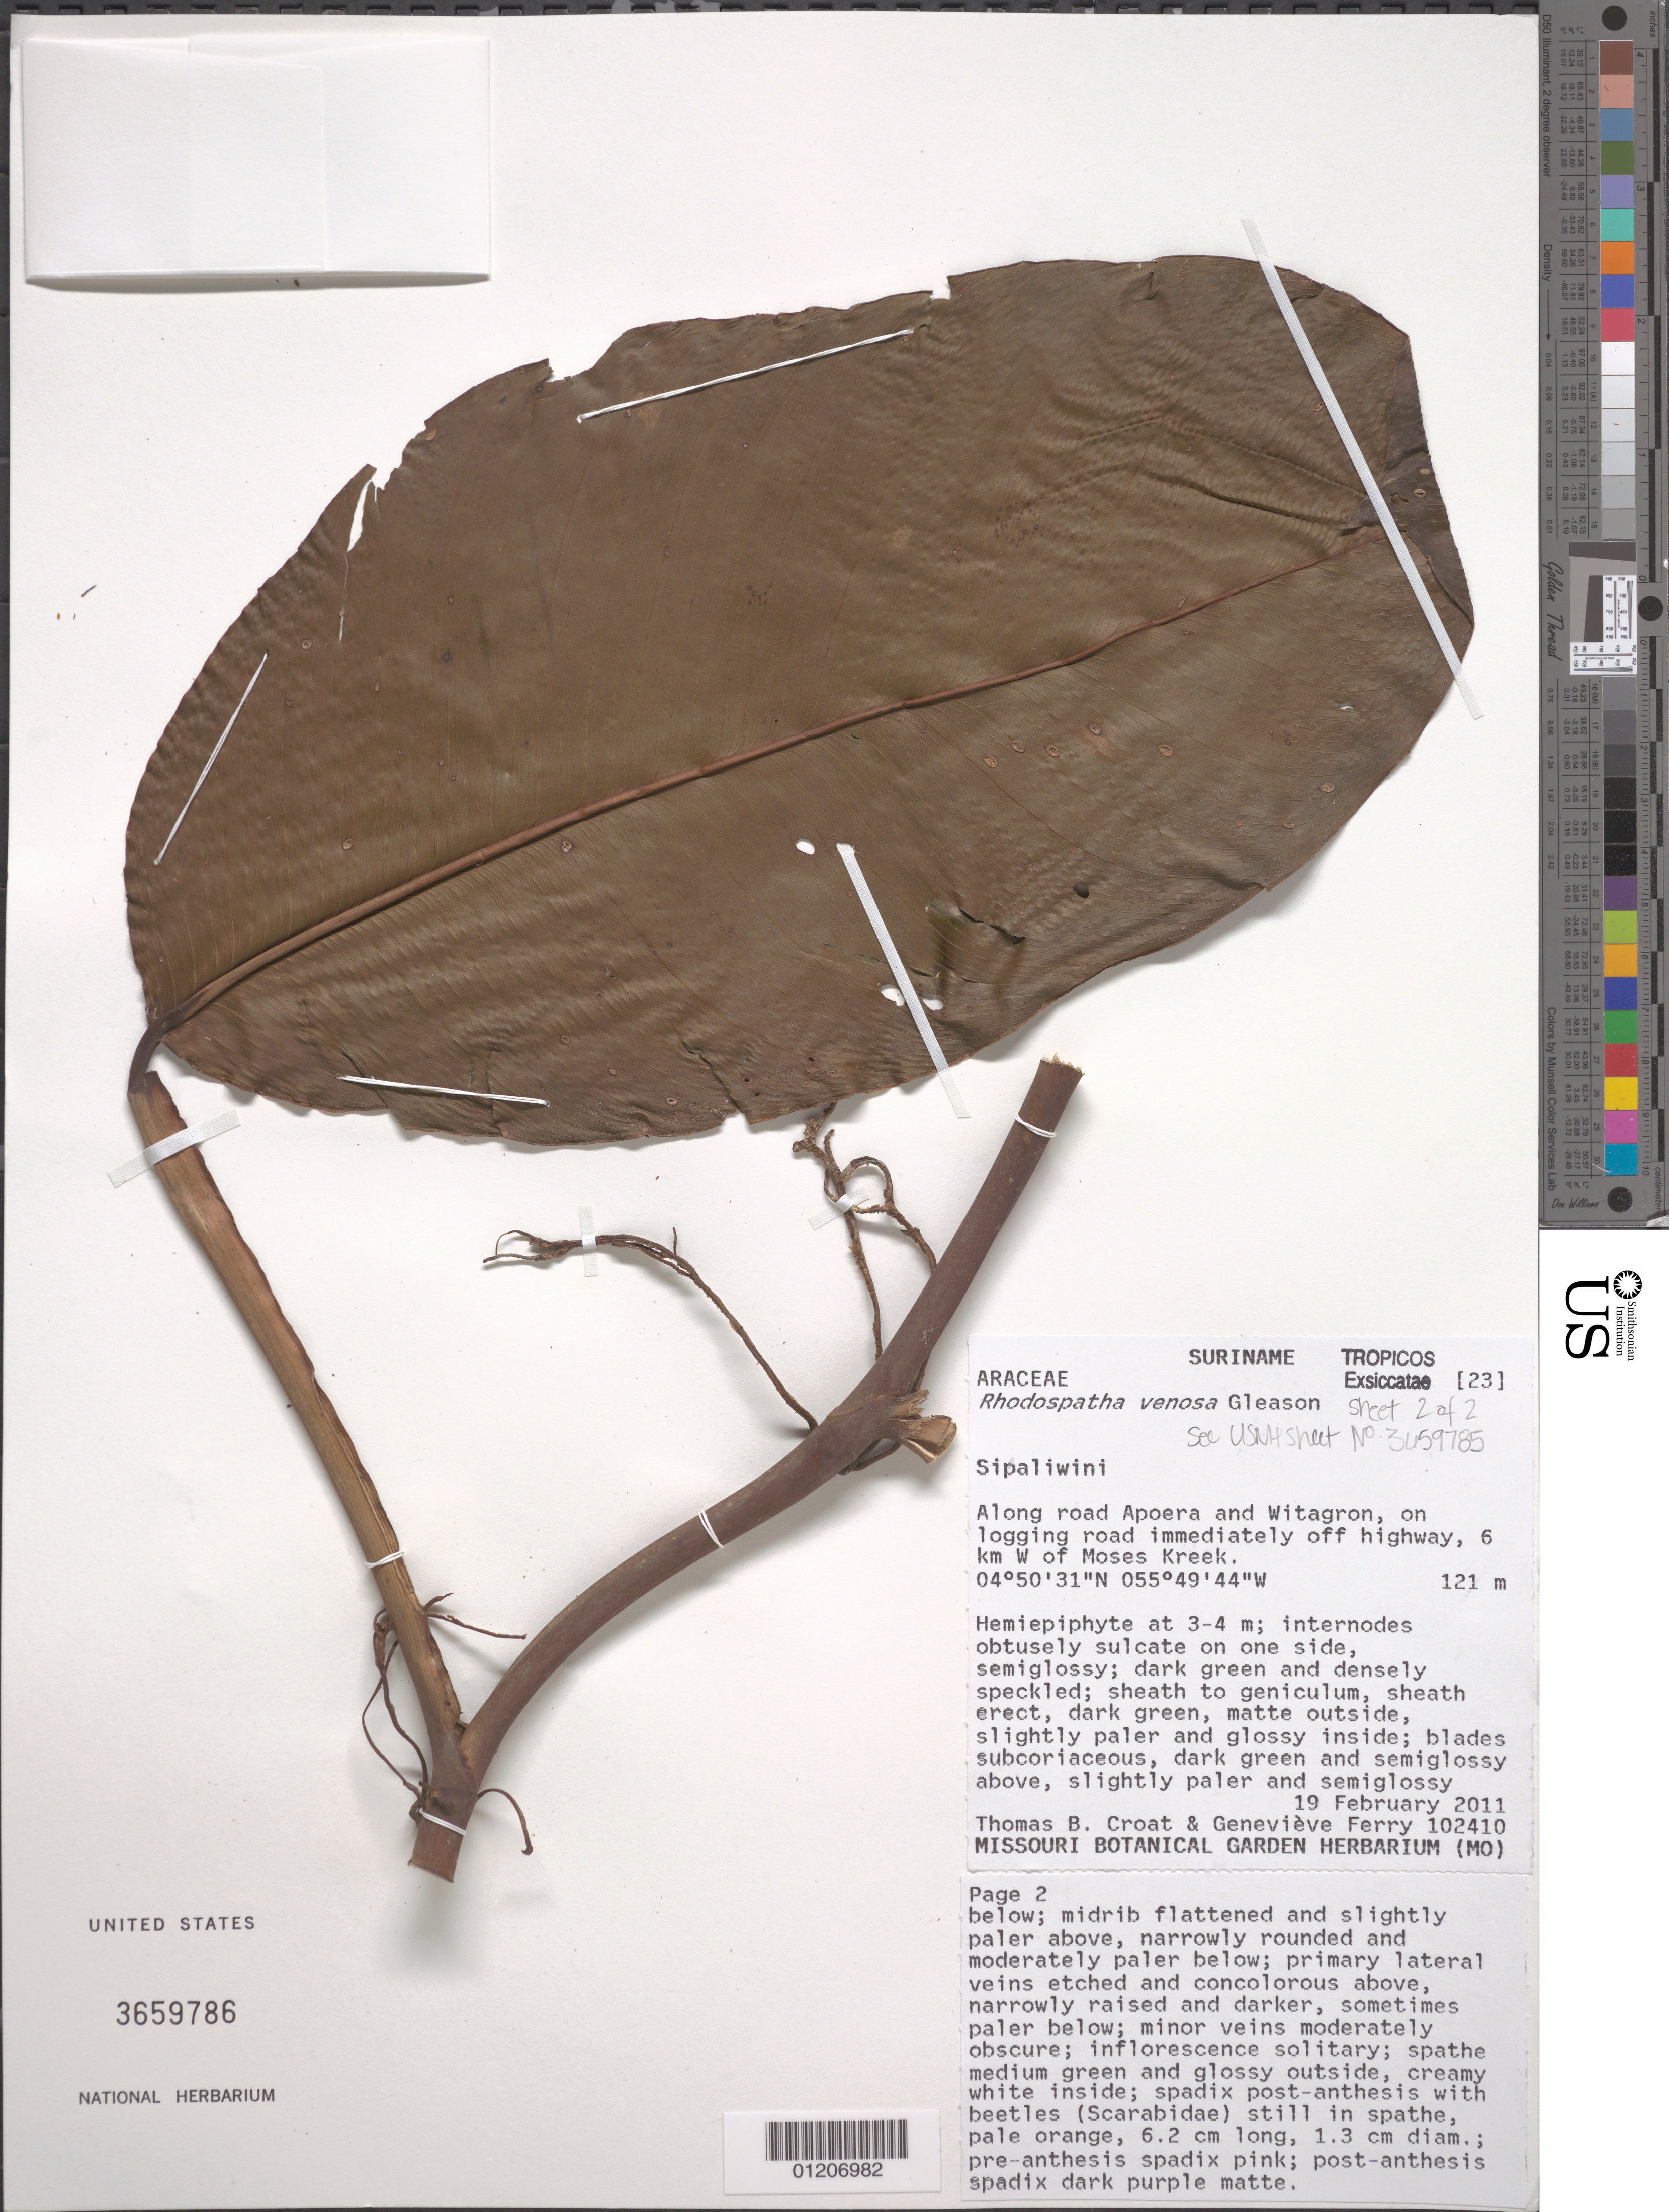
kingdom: Plantae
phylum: Tracheophyta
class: Liliopsida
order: Alismatales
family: Araceae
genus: Rhodospatha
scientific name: Rhodospatha venosa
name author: Gleason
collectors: T. B. Croat & G. Ferry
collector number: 102410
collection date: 2011-02-19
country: Suriname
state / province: Sipaliwini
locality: Along road Apoeroa and Witagron, on logging road immediately off highway, 6km W of Moses Kreek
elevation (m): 121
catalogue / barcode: US 3659786